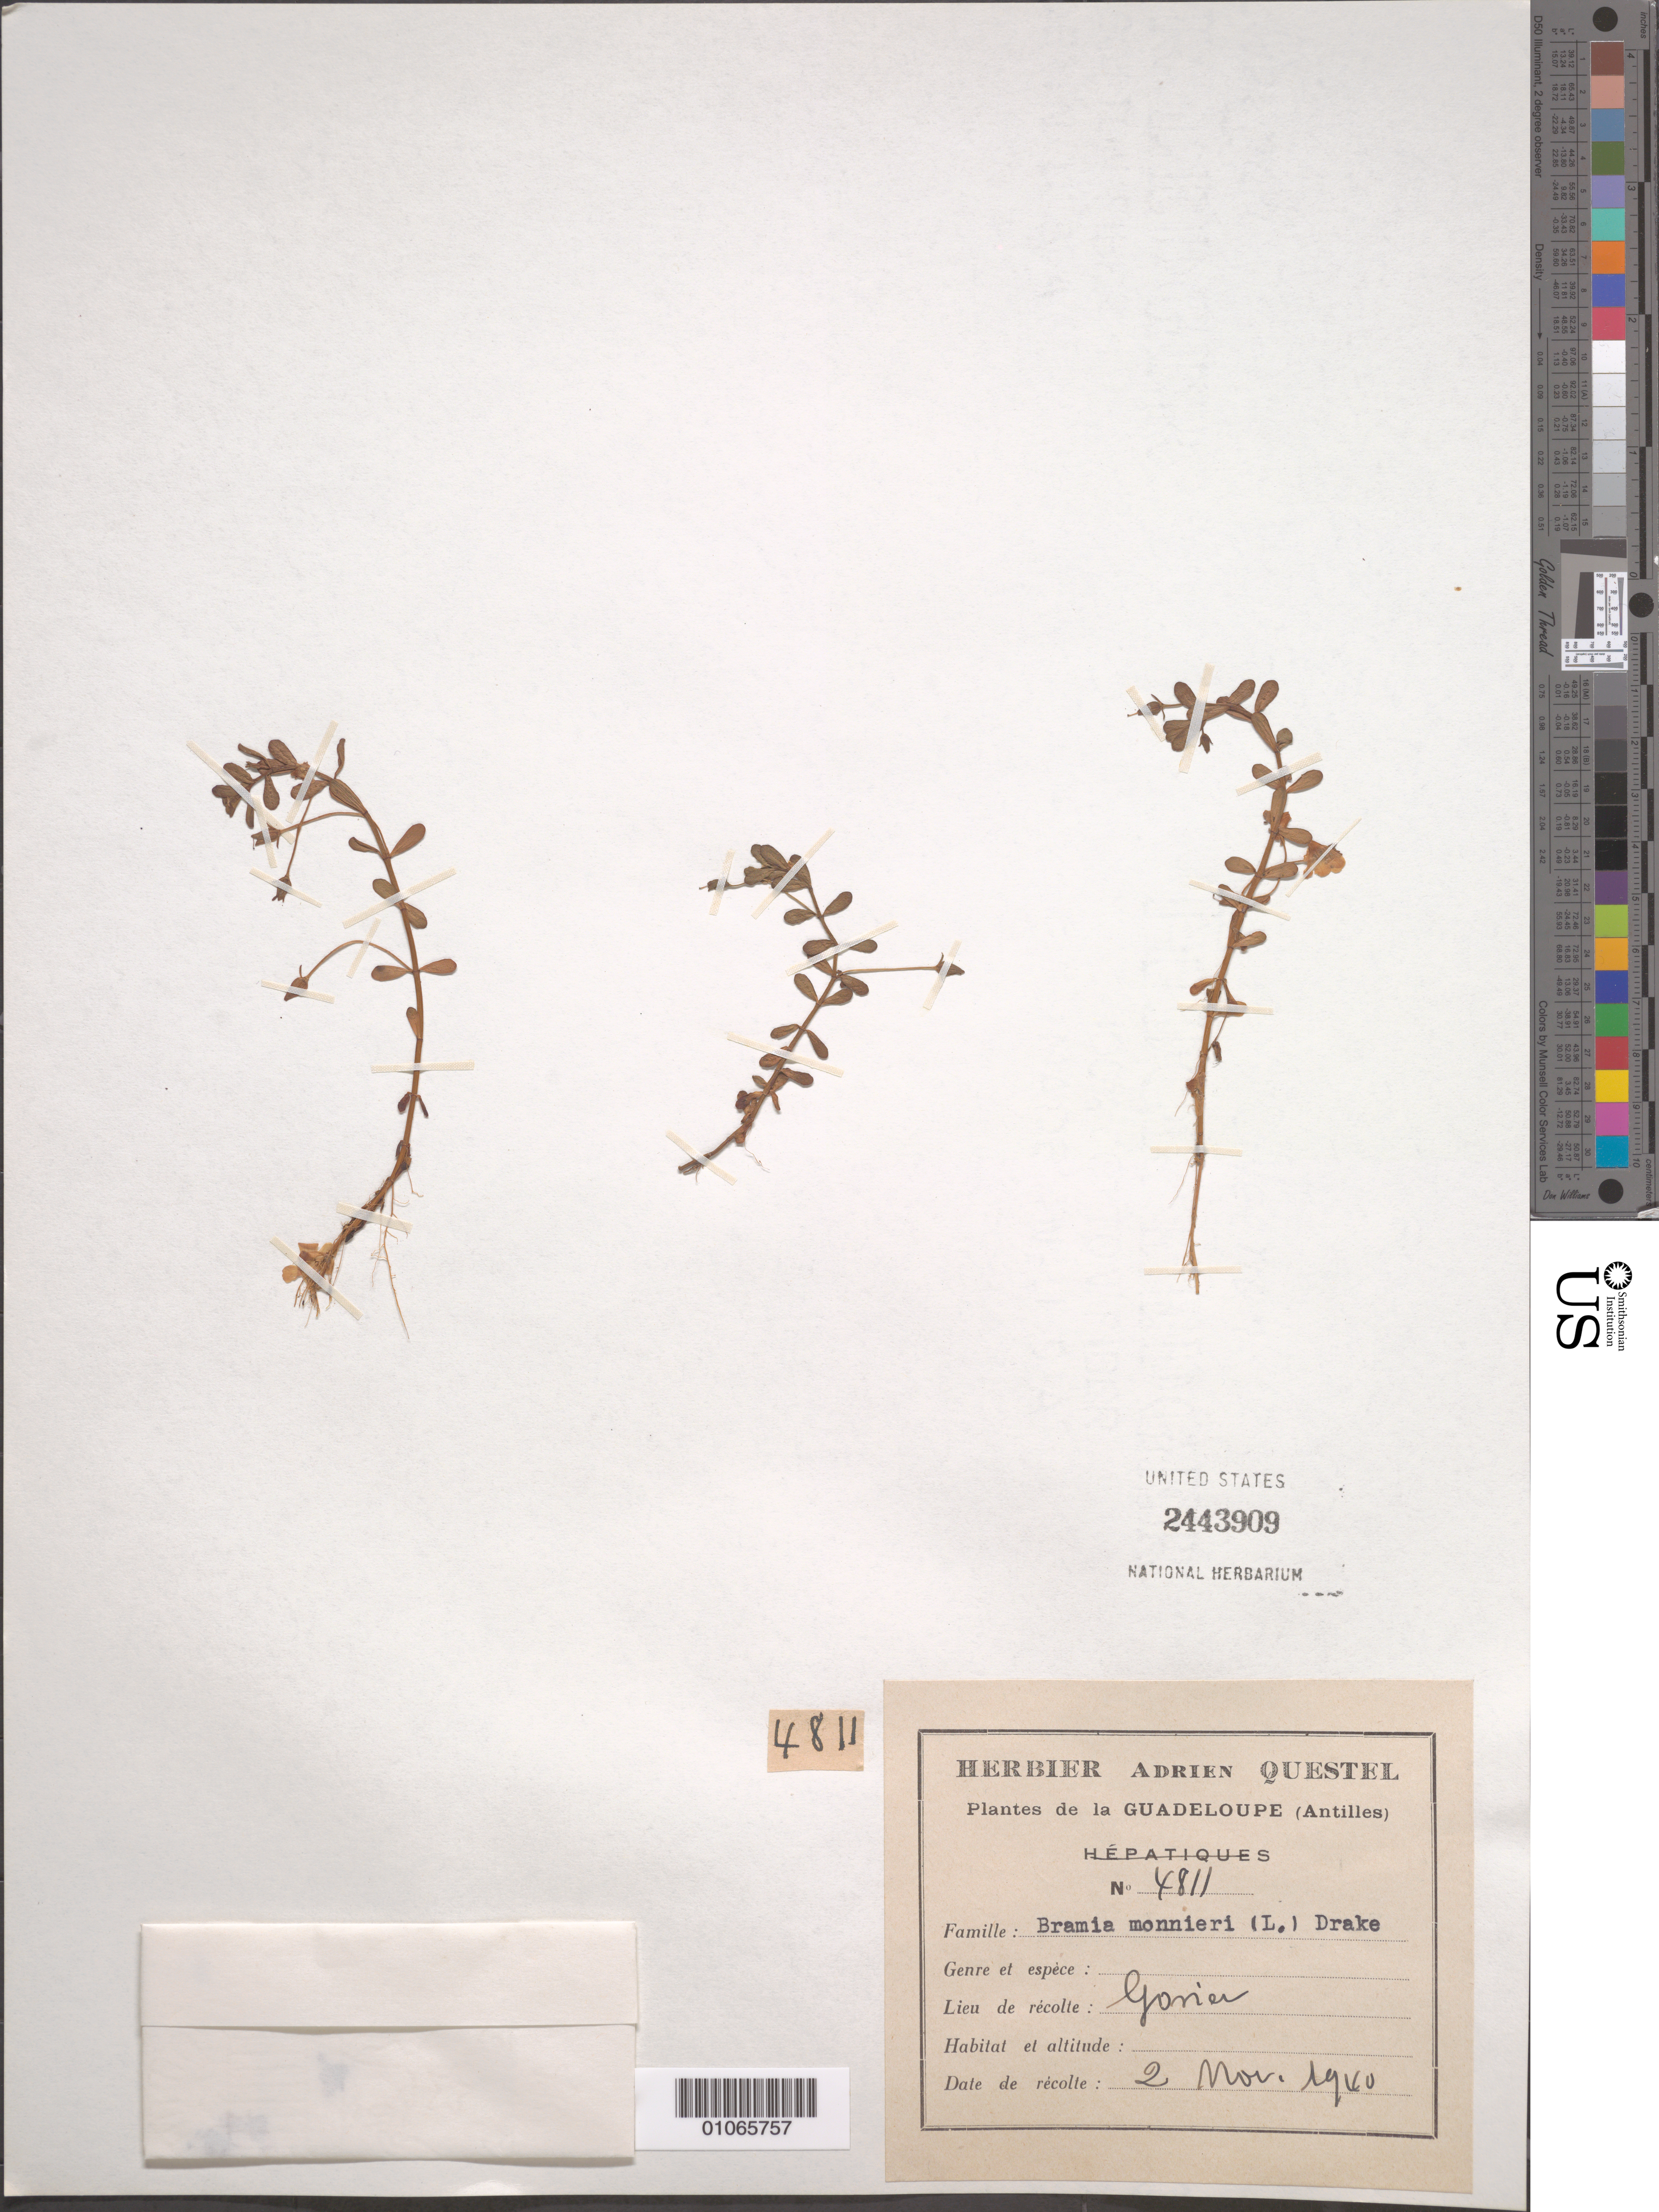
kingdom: Plantae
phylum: Tracheophyta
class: Magnoliopsida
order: Lamiales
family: Plantaginaceae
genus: Bacopa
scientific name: Bacopa monnieri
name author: (L.) Wettst.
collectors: A. Questel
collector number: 4811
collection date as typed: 02 Nov 1940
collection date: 1940-11-02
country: Guadeloupe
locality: Yonier?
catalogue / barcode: US 2443909